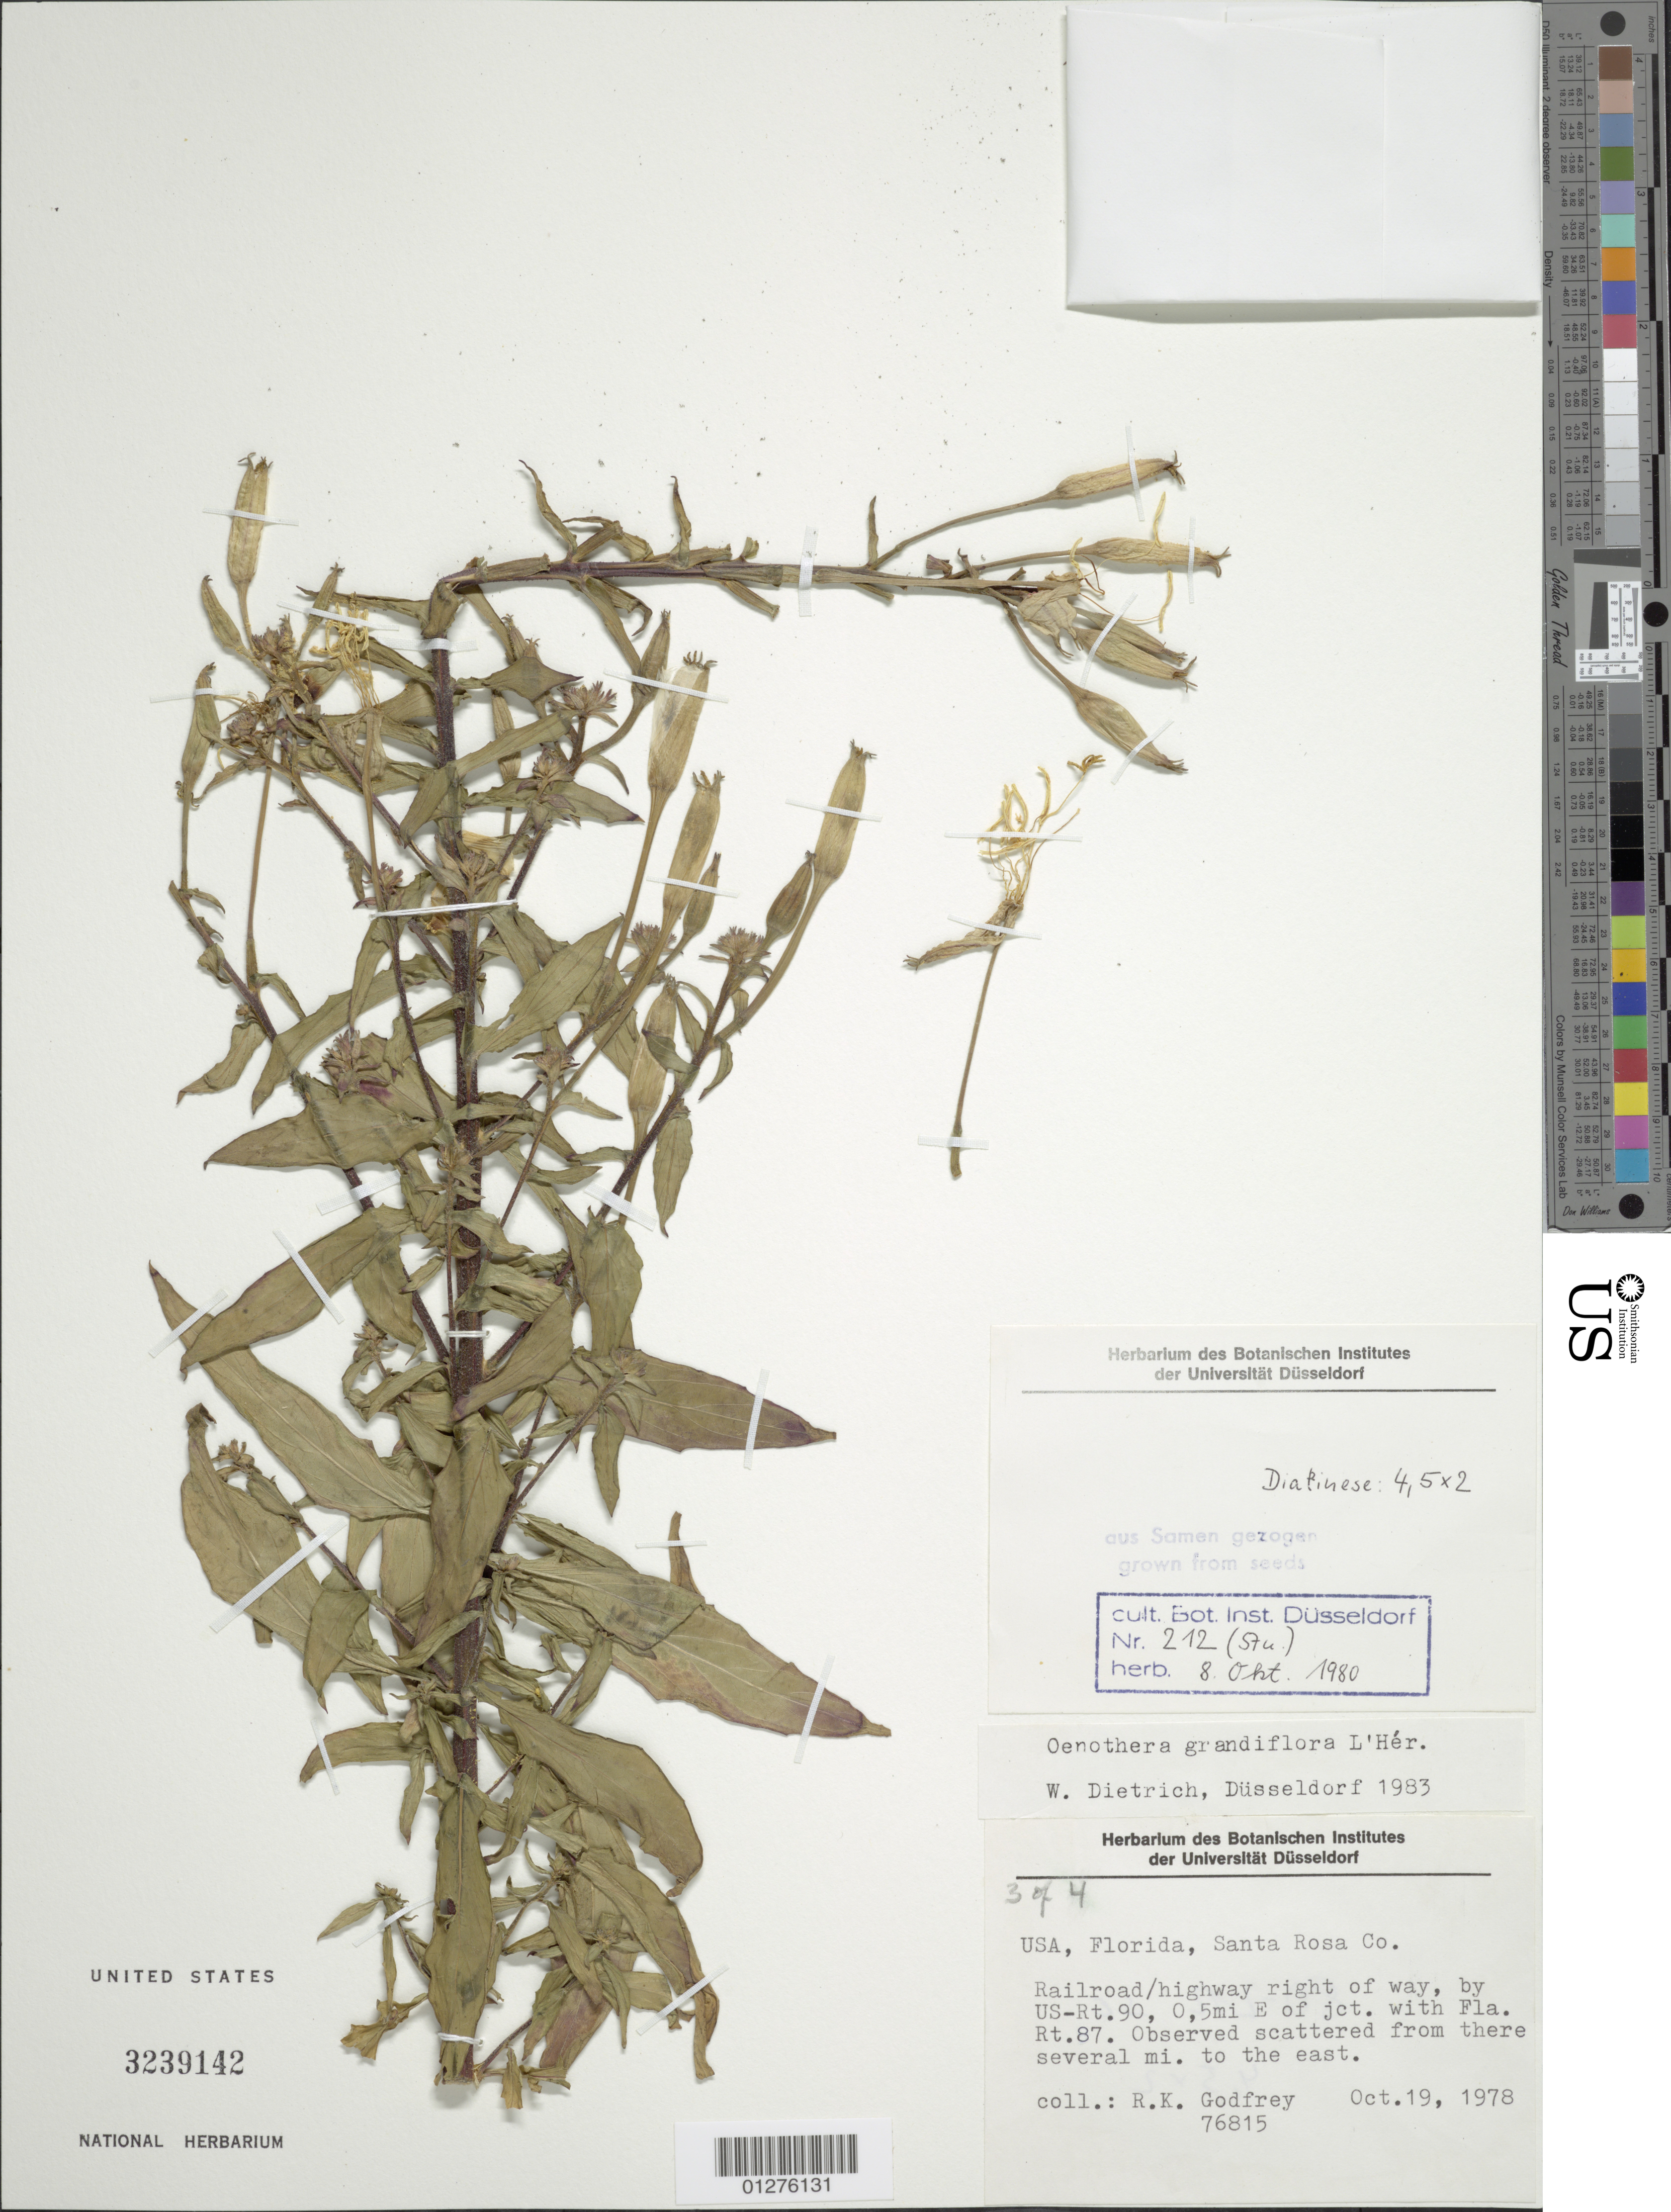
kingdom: Plantae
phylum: Tracheophyta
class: Magnoliopsida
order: Myrtales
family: Onagraceae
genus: Oenothera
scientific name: Oenothera grandiflora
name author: L'Hér.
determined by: Dietrich, W.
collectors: R. K. Godfrey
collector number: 76815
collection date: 1978-10-19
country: United States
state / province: Florida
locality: Railroad/highway right of way, by US-Rt. 90, 0, 5 mi E of jct. with Fla. Rt. 87.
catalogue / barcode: US 3239142